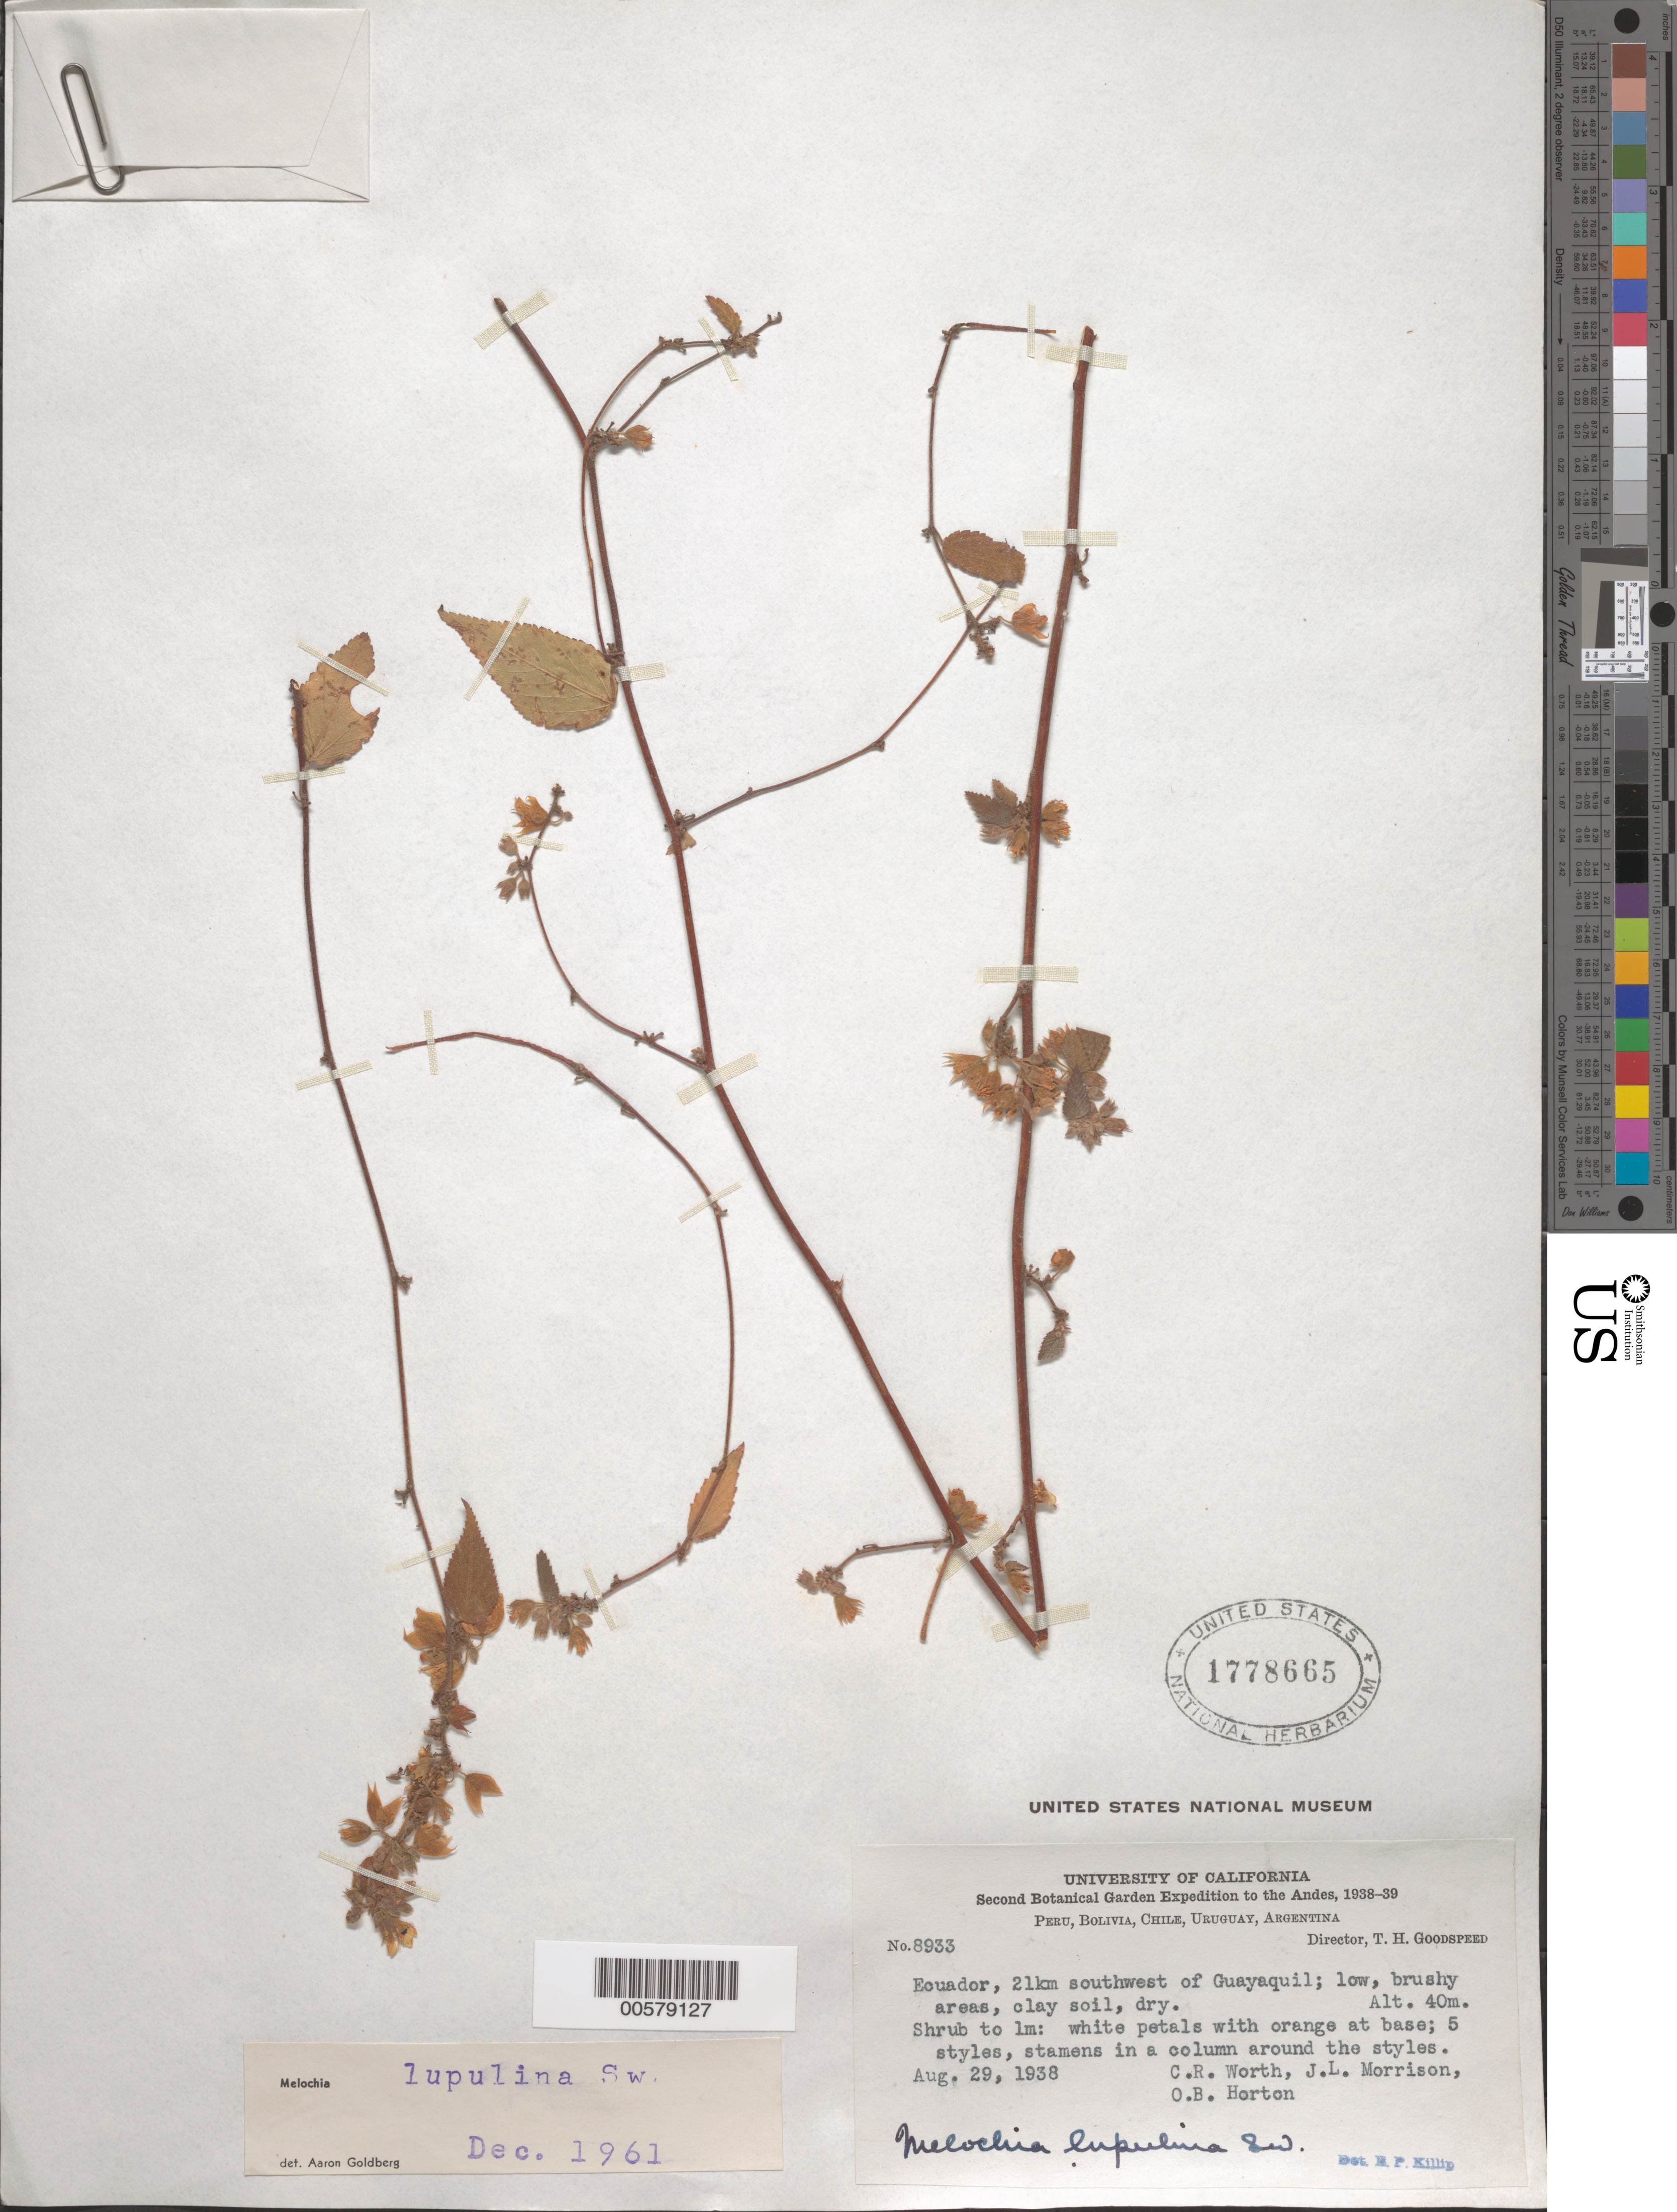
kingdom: Plantae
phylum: Tracheophyta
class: Magnoliopsida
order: Malvales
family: Malvaceae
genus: Melochia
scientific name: Melochia lupulina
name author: Sw.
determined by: Goldberg, Aaron, (US), NMNH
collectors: C. R. Worth, J. L. Morrison & O. B. Horton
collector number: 8933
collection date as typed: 29 Aug 1938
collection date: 1938-08-29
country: Ecuador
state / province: Guayas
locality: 21 km SW of Guayaquil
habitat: Low, brushy areas, clay soil, dry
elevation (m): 40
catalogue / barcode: US 1778665